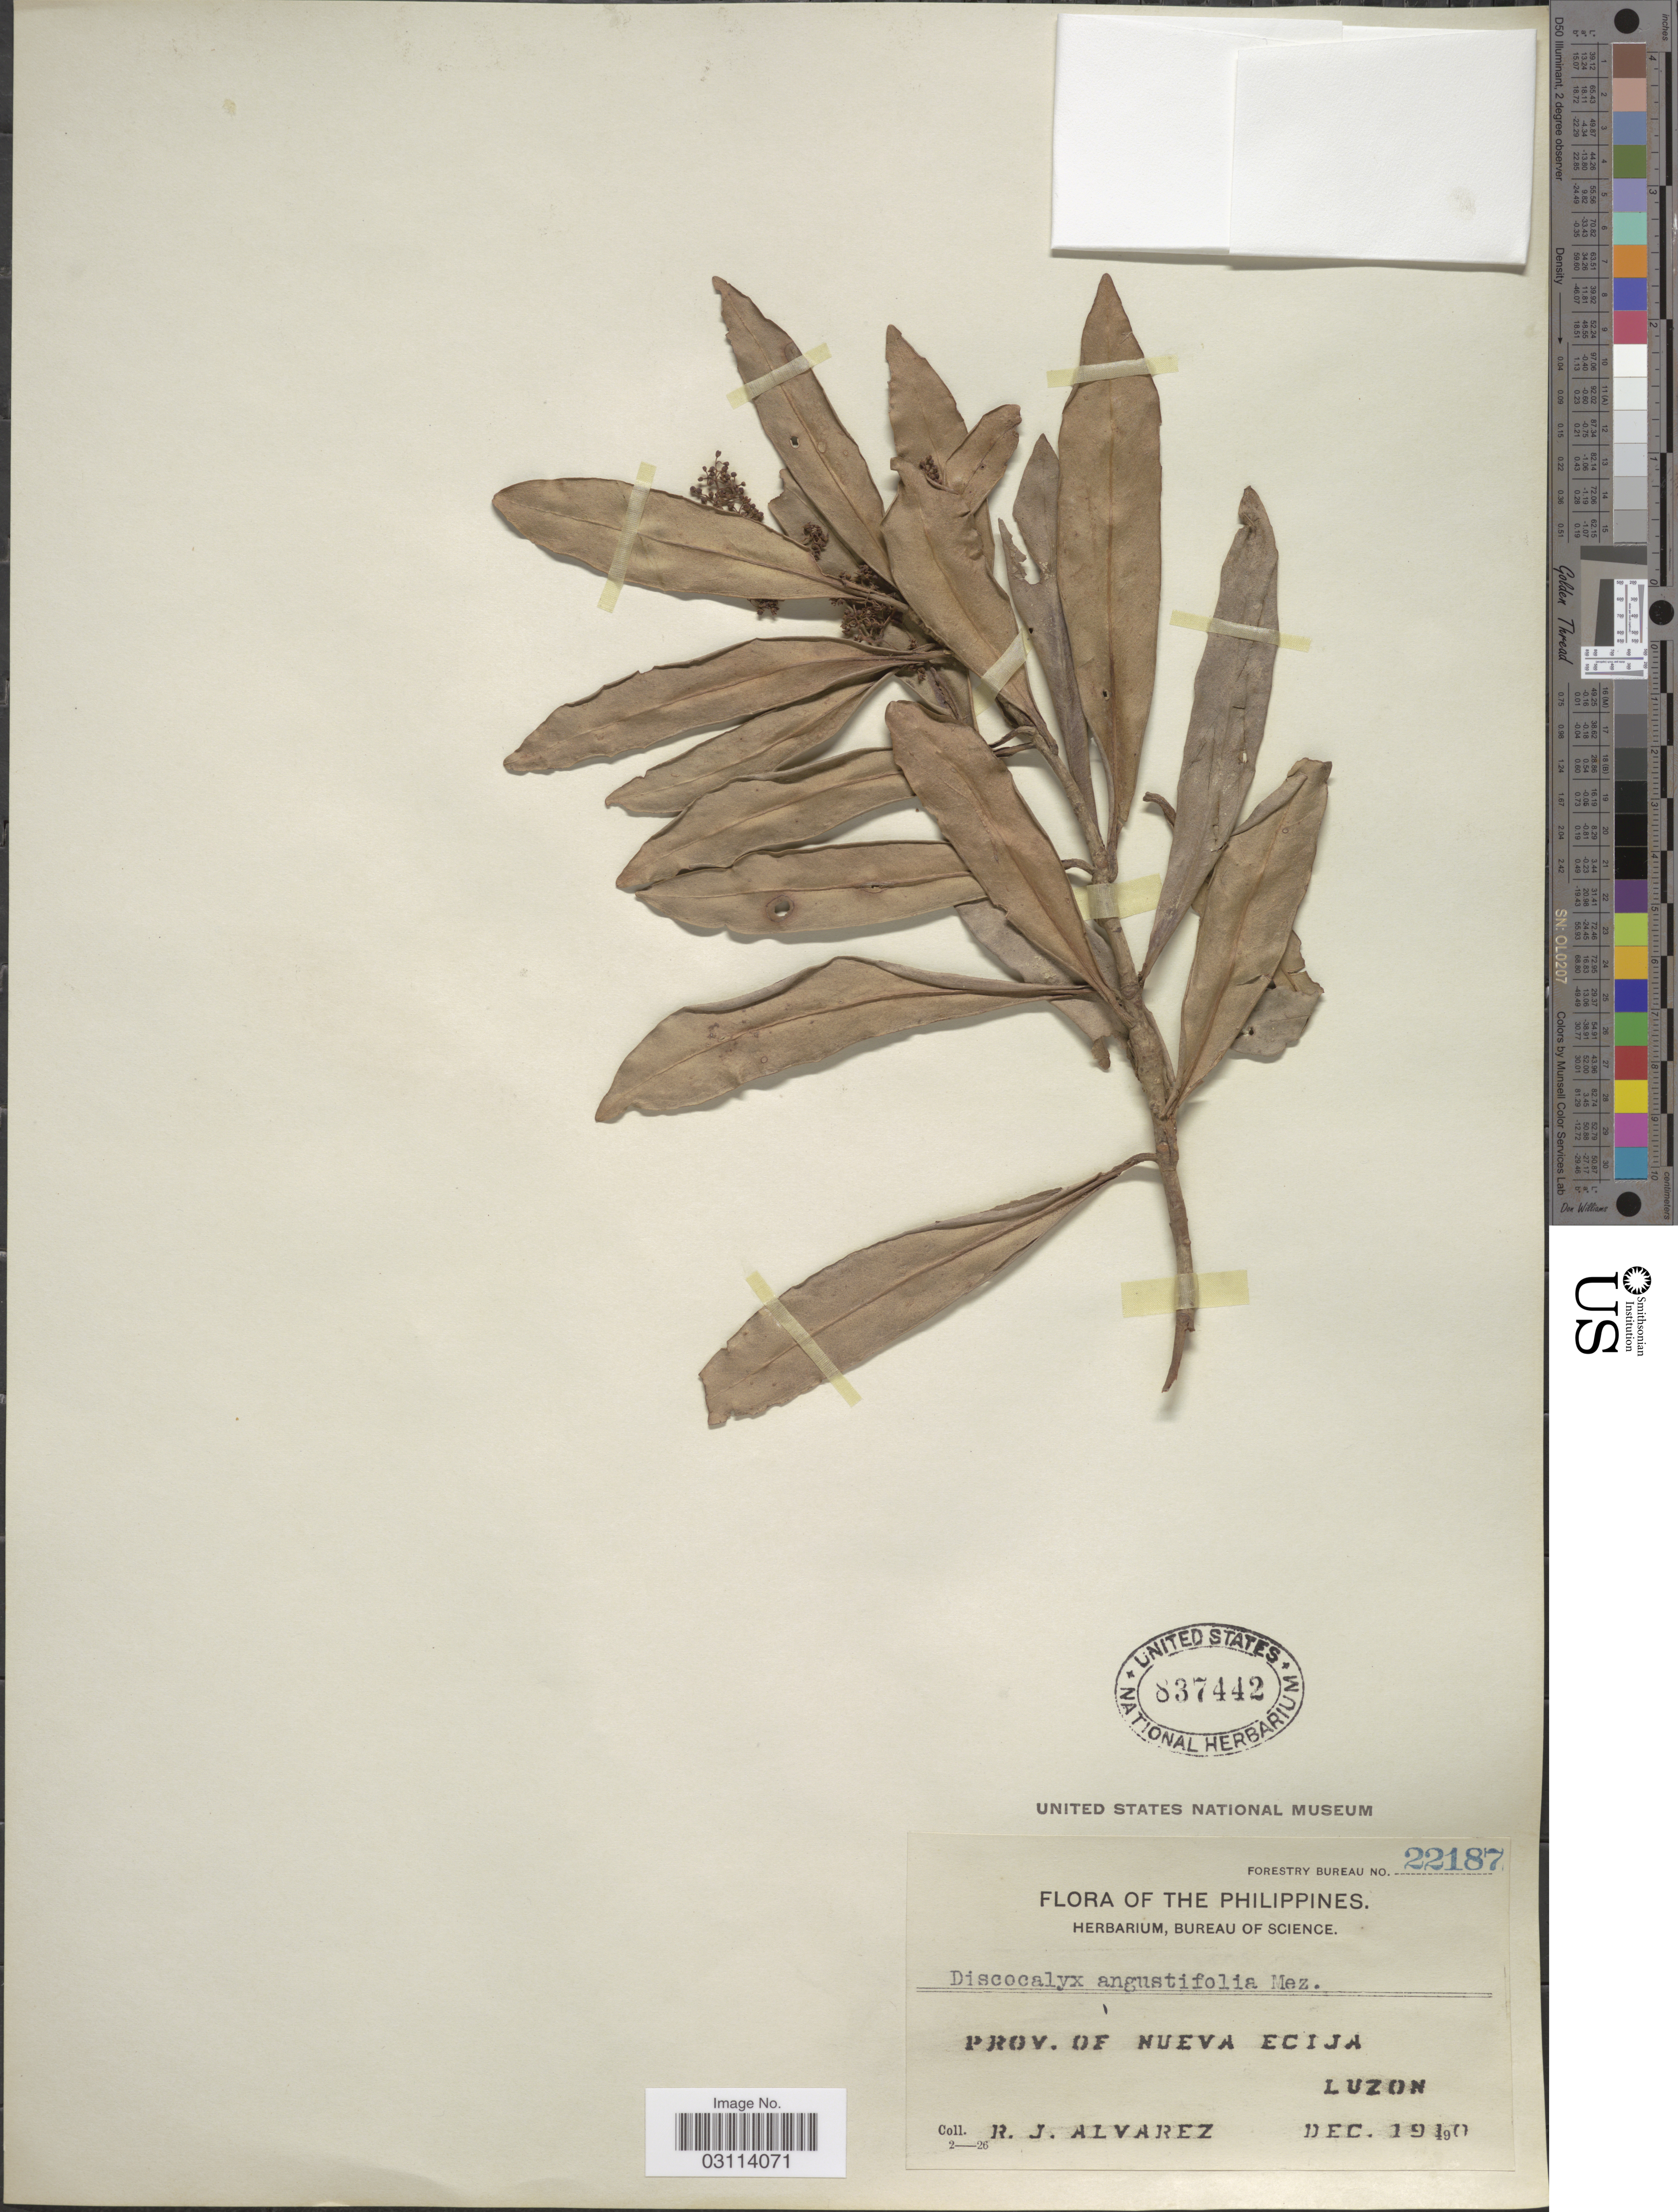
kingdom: Plantae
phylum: Tracheophyta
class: Magnoliopsida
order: Ericales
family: Primulaceae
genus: Discocalyx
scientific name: Discocalyx angustifolia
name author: Mez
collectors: R. Alvarez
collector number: Forestry Bureau 22187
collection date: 1910-12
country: Philippines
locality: Prov. of Nueva Ecija, Luzon.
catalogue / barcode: US 837442